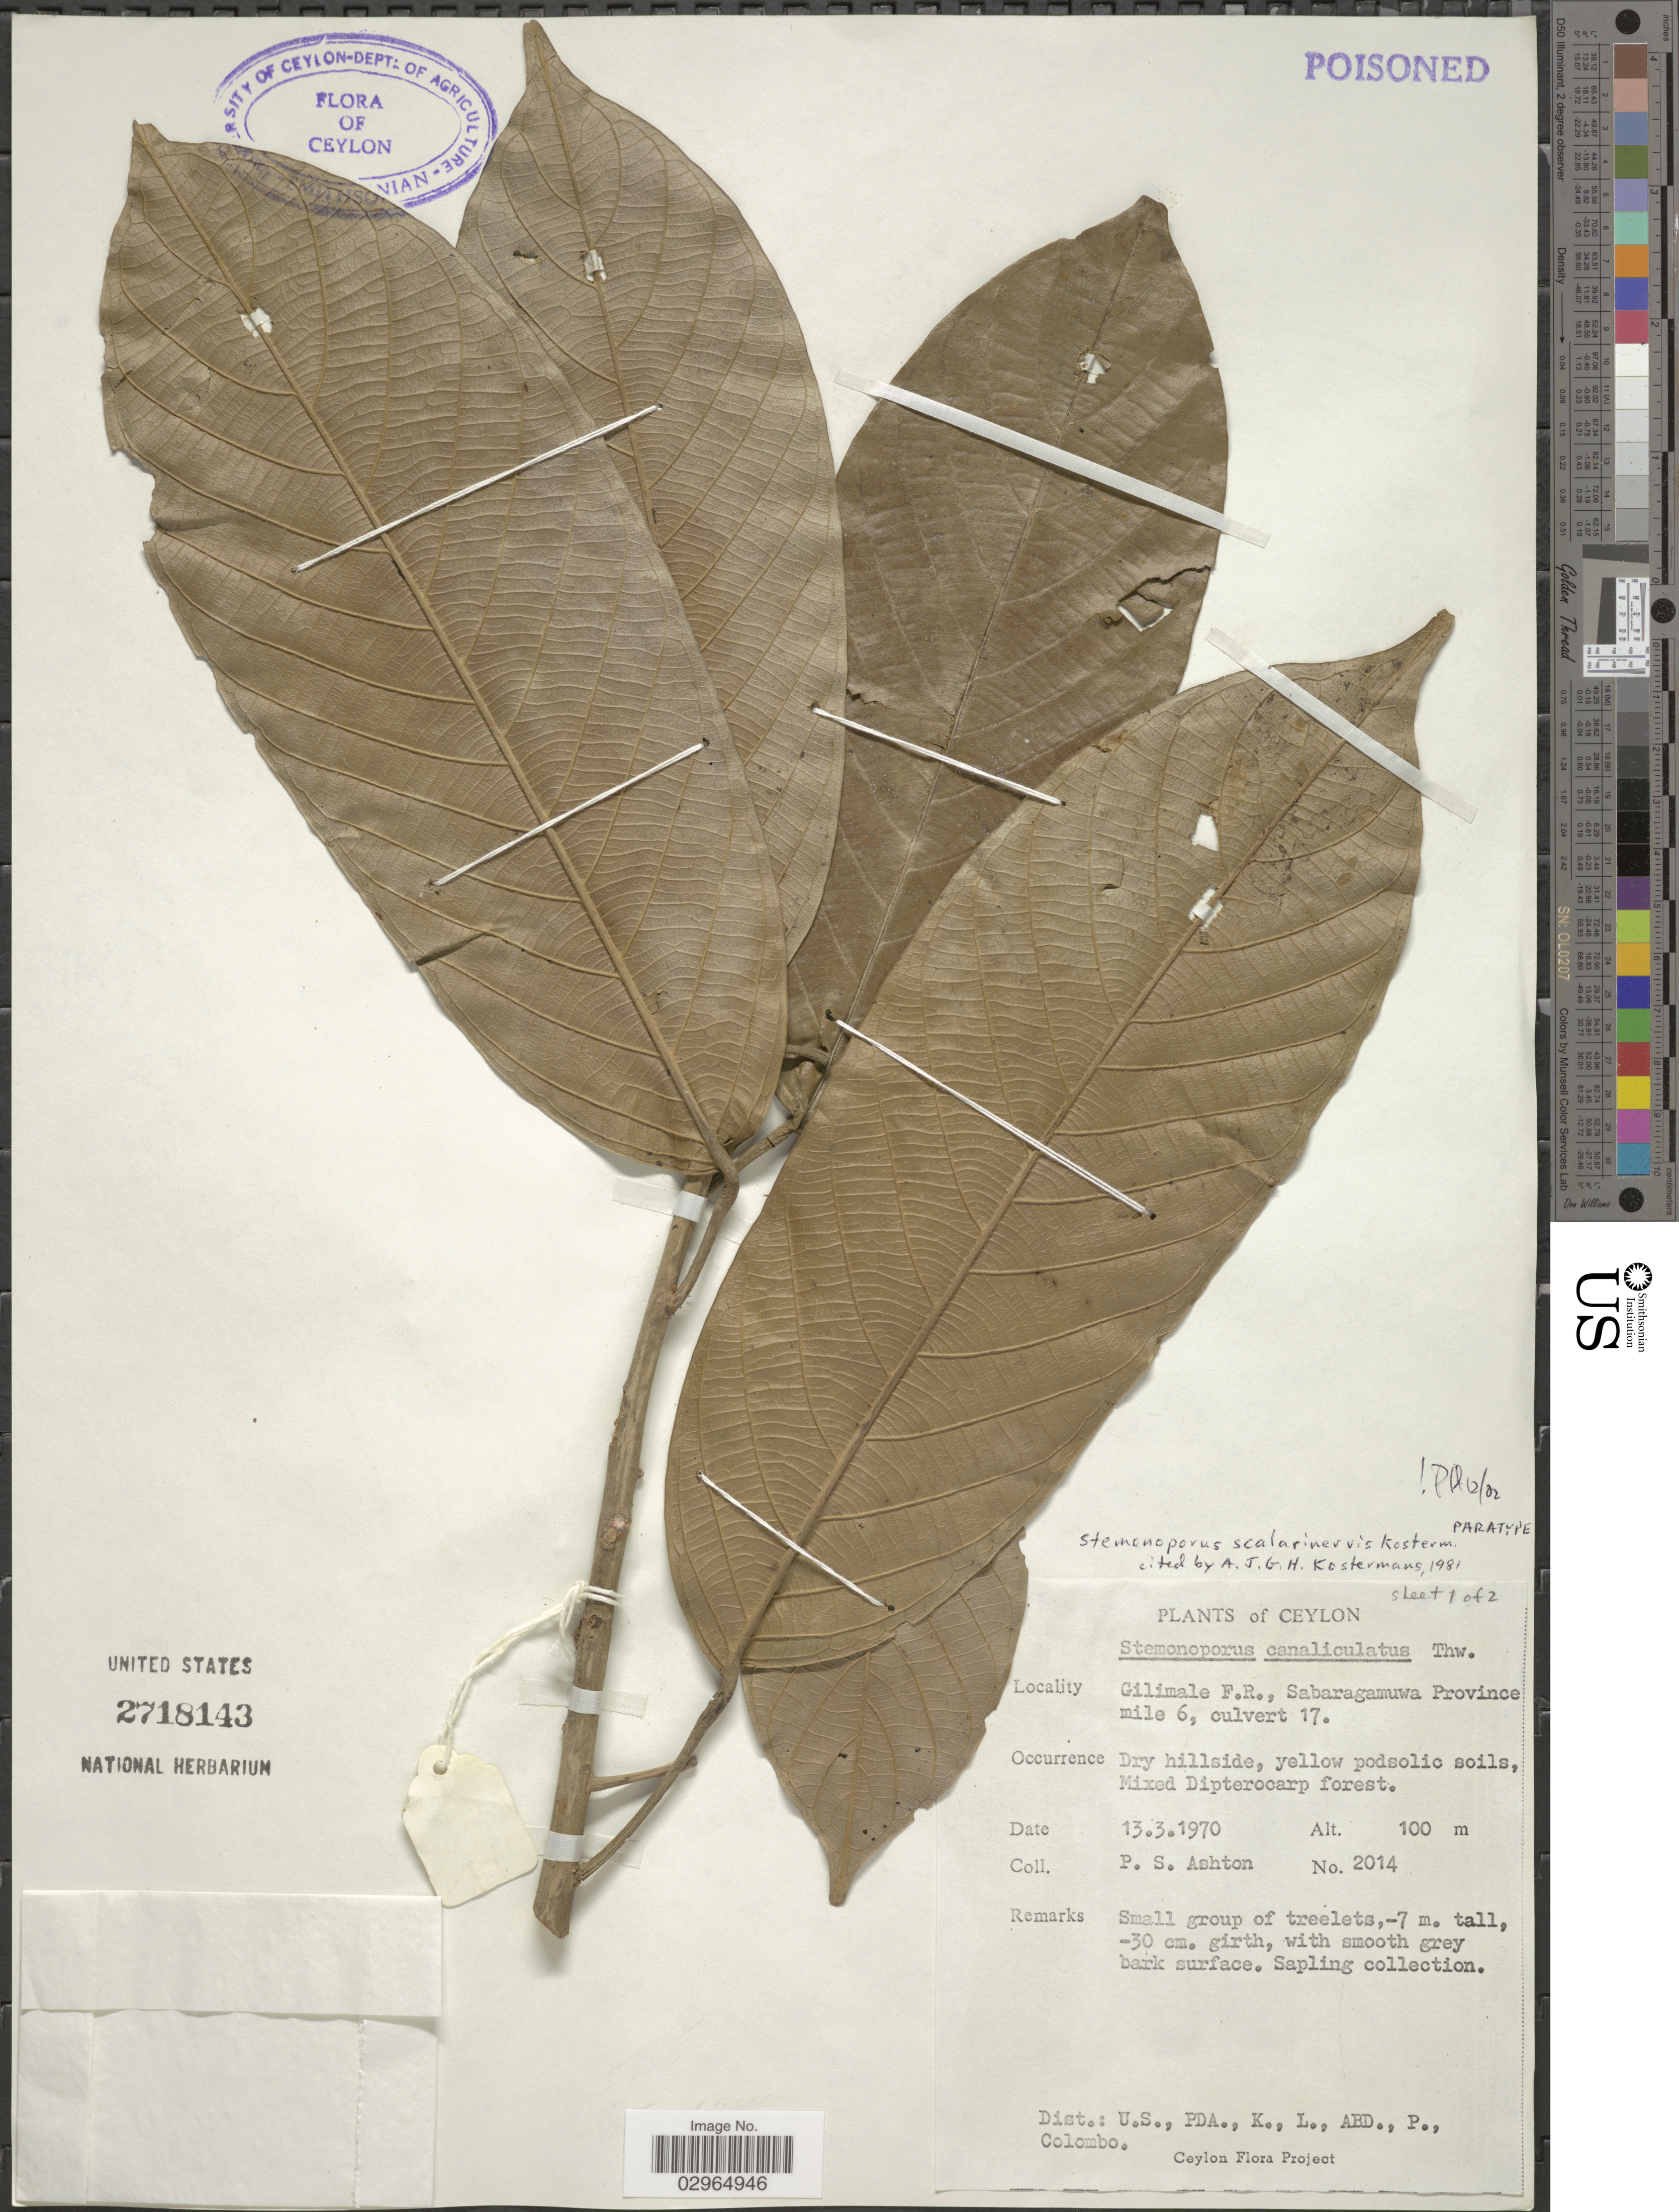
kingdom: Plantae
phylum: Tracheophyta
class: Magnoliopsida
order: Malvales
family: Dipterocarpaceae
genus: Stemonoporus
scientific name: Stemonoporus scalarinervis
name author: Kosterm.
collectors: P. S. Ashton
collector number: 2014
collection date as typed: Transcribed d/m/y: 13/3/70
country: Sri Lanka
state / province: Sabaragamuwa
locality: Ceylon. Gilimale F.R. mile 6, culvert 17.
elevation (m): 100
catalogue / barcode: US 2718143